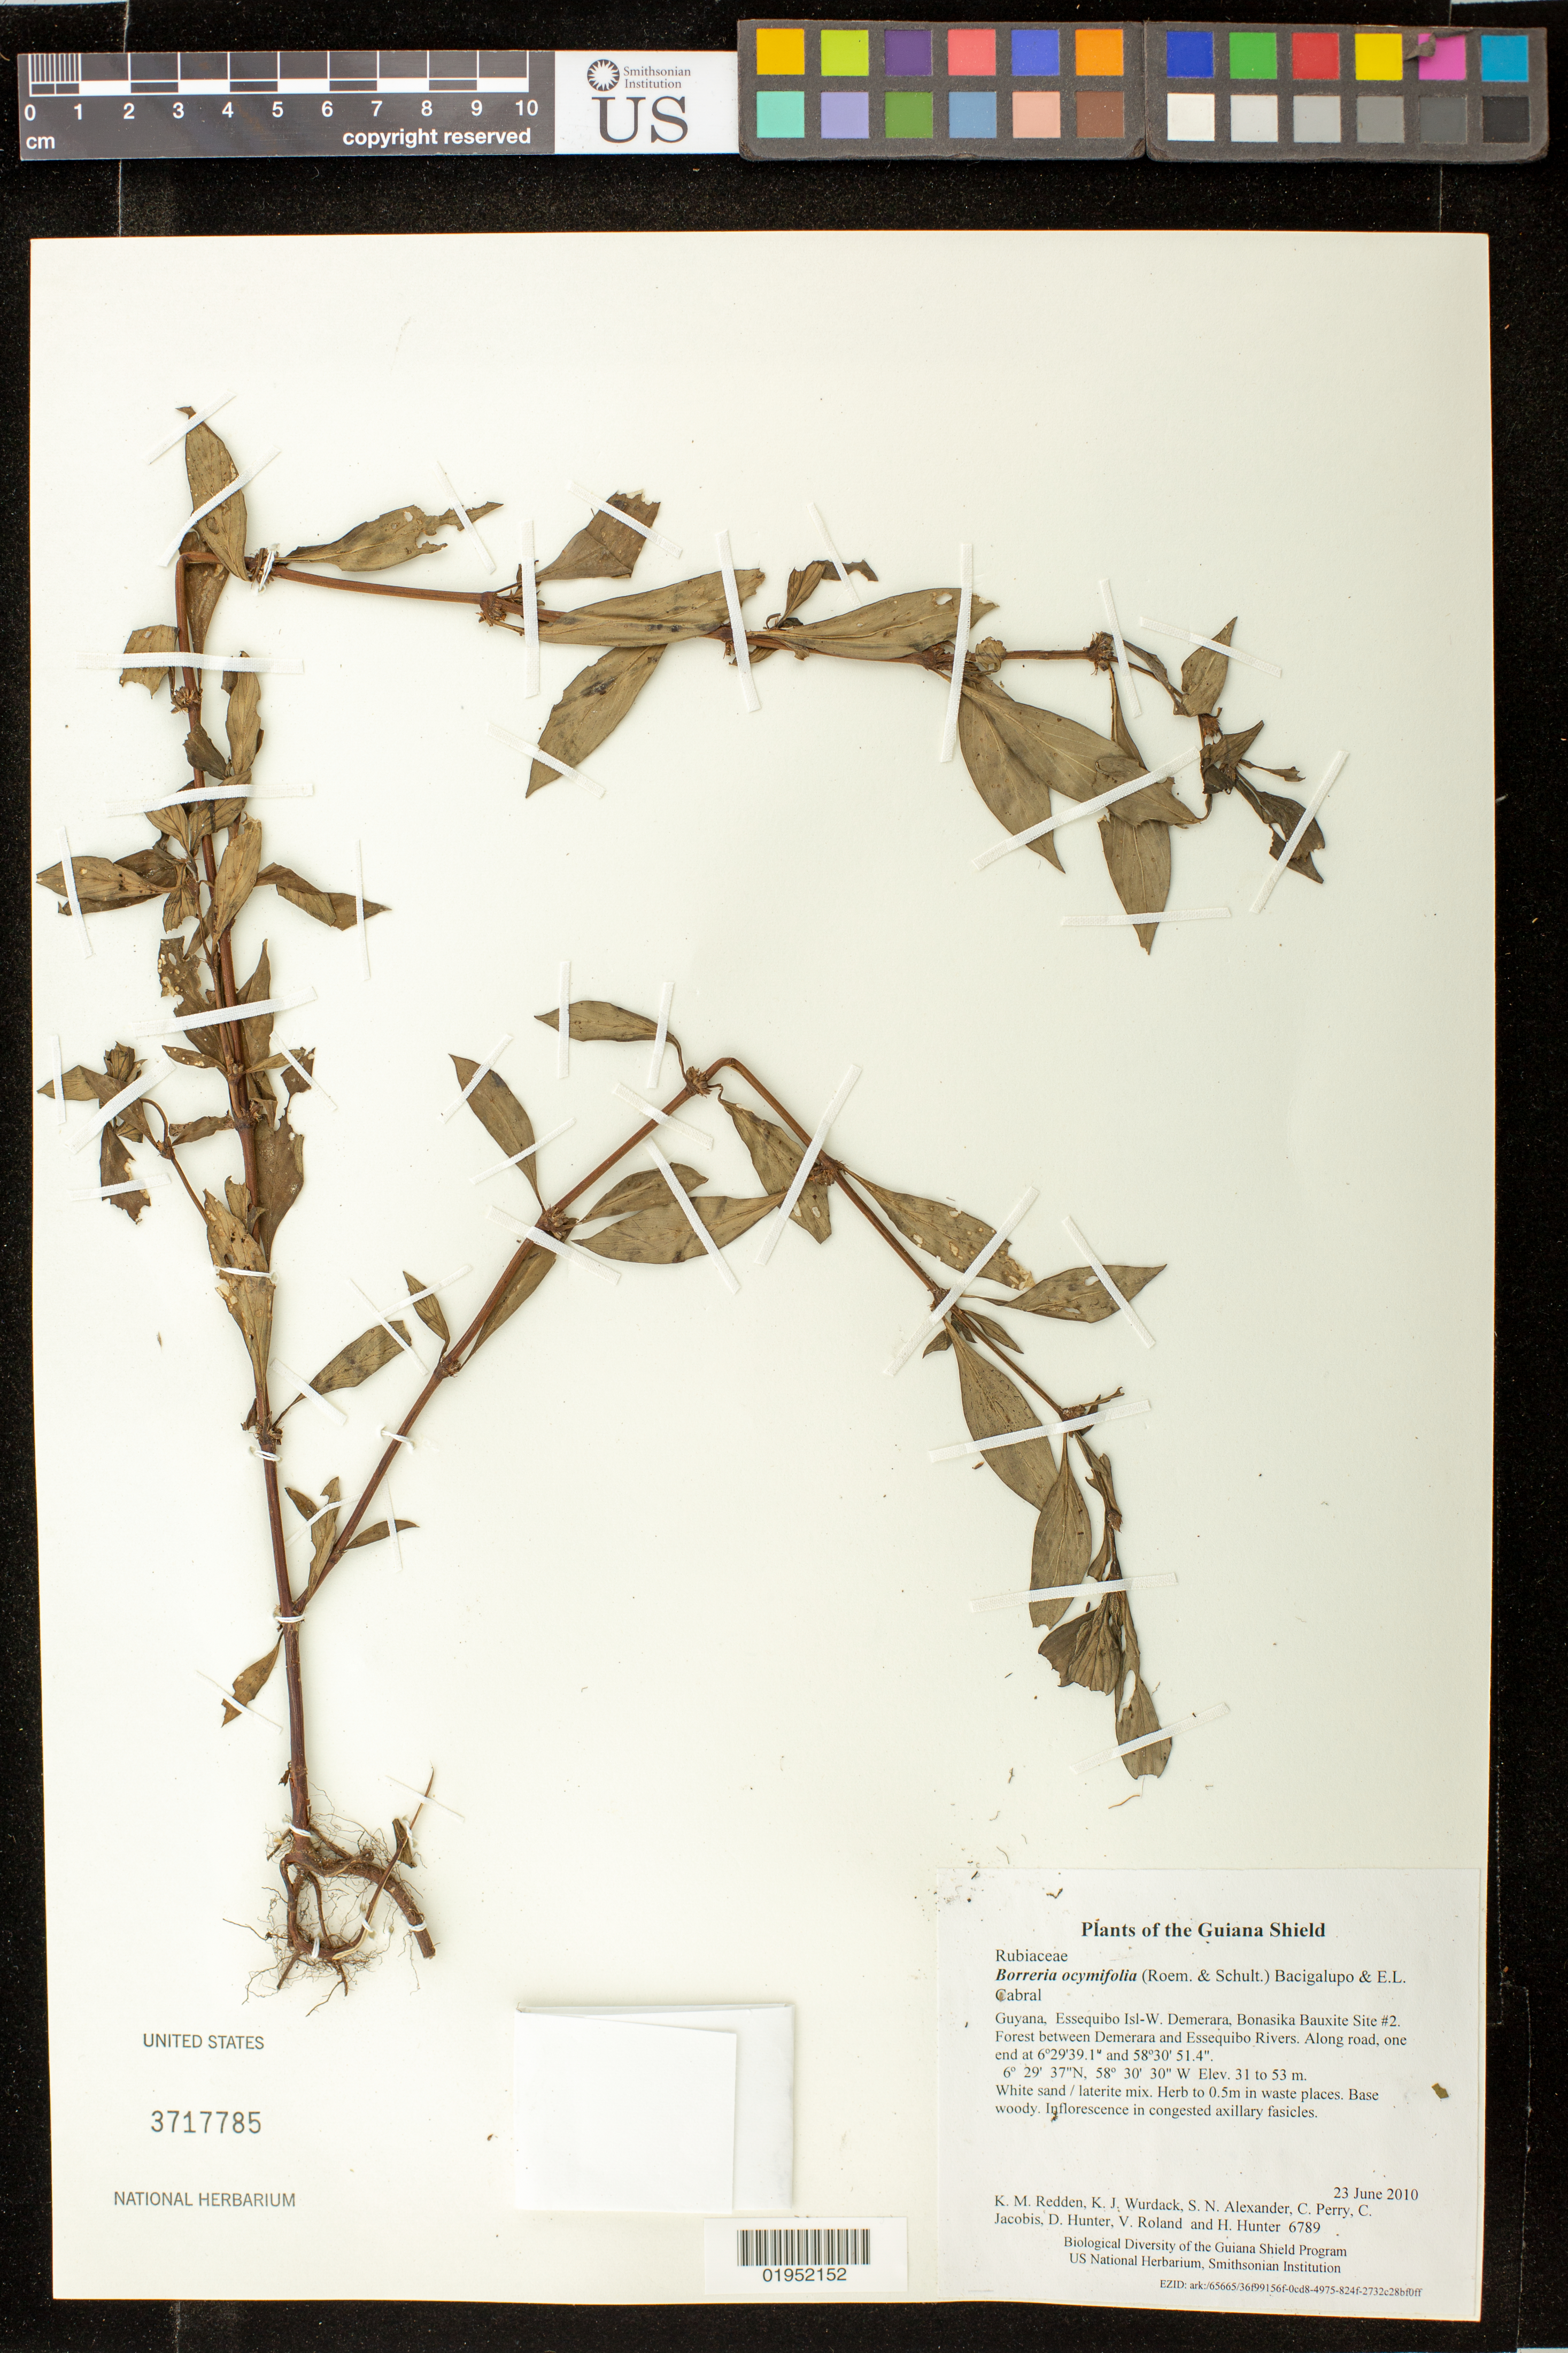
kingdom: Plantae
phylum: Tracheophyta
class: Magnoliopsida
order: Gentianales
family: Rubiaceae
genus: Borreria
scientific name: Borreria ocymifolia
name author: (Roem. & Schult.) Bacigalupo & E.L. Cabral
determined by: Salas, R. M.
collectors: K. M. Redden, K. Wurdack, S. N. Alexander, C. Perry, C. Jacobis, D. Hunter, V. Roland & H. Hunter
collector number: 6789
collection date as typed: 23 June 2010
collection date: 2010-06-23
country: Guyana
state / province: Essequibo Isl-W. Demerara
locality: Bonasika Bauxite Site #2. Forest between Demerara and Essequibo Rivers. Along road, one end at 6º29'39.1" and 58º30' 51.4"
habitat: White sand / laterite mix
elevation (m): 31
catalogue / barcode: US 3717785